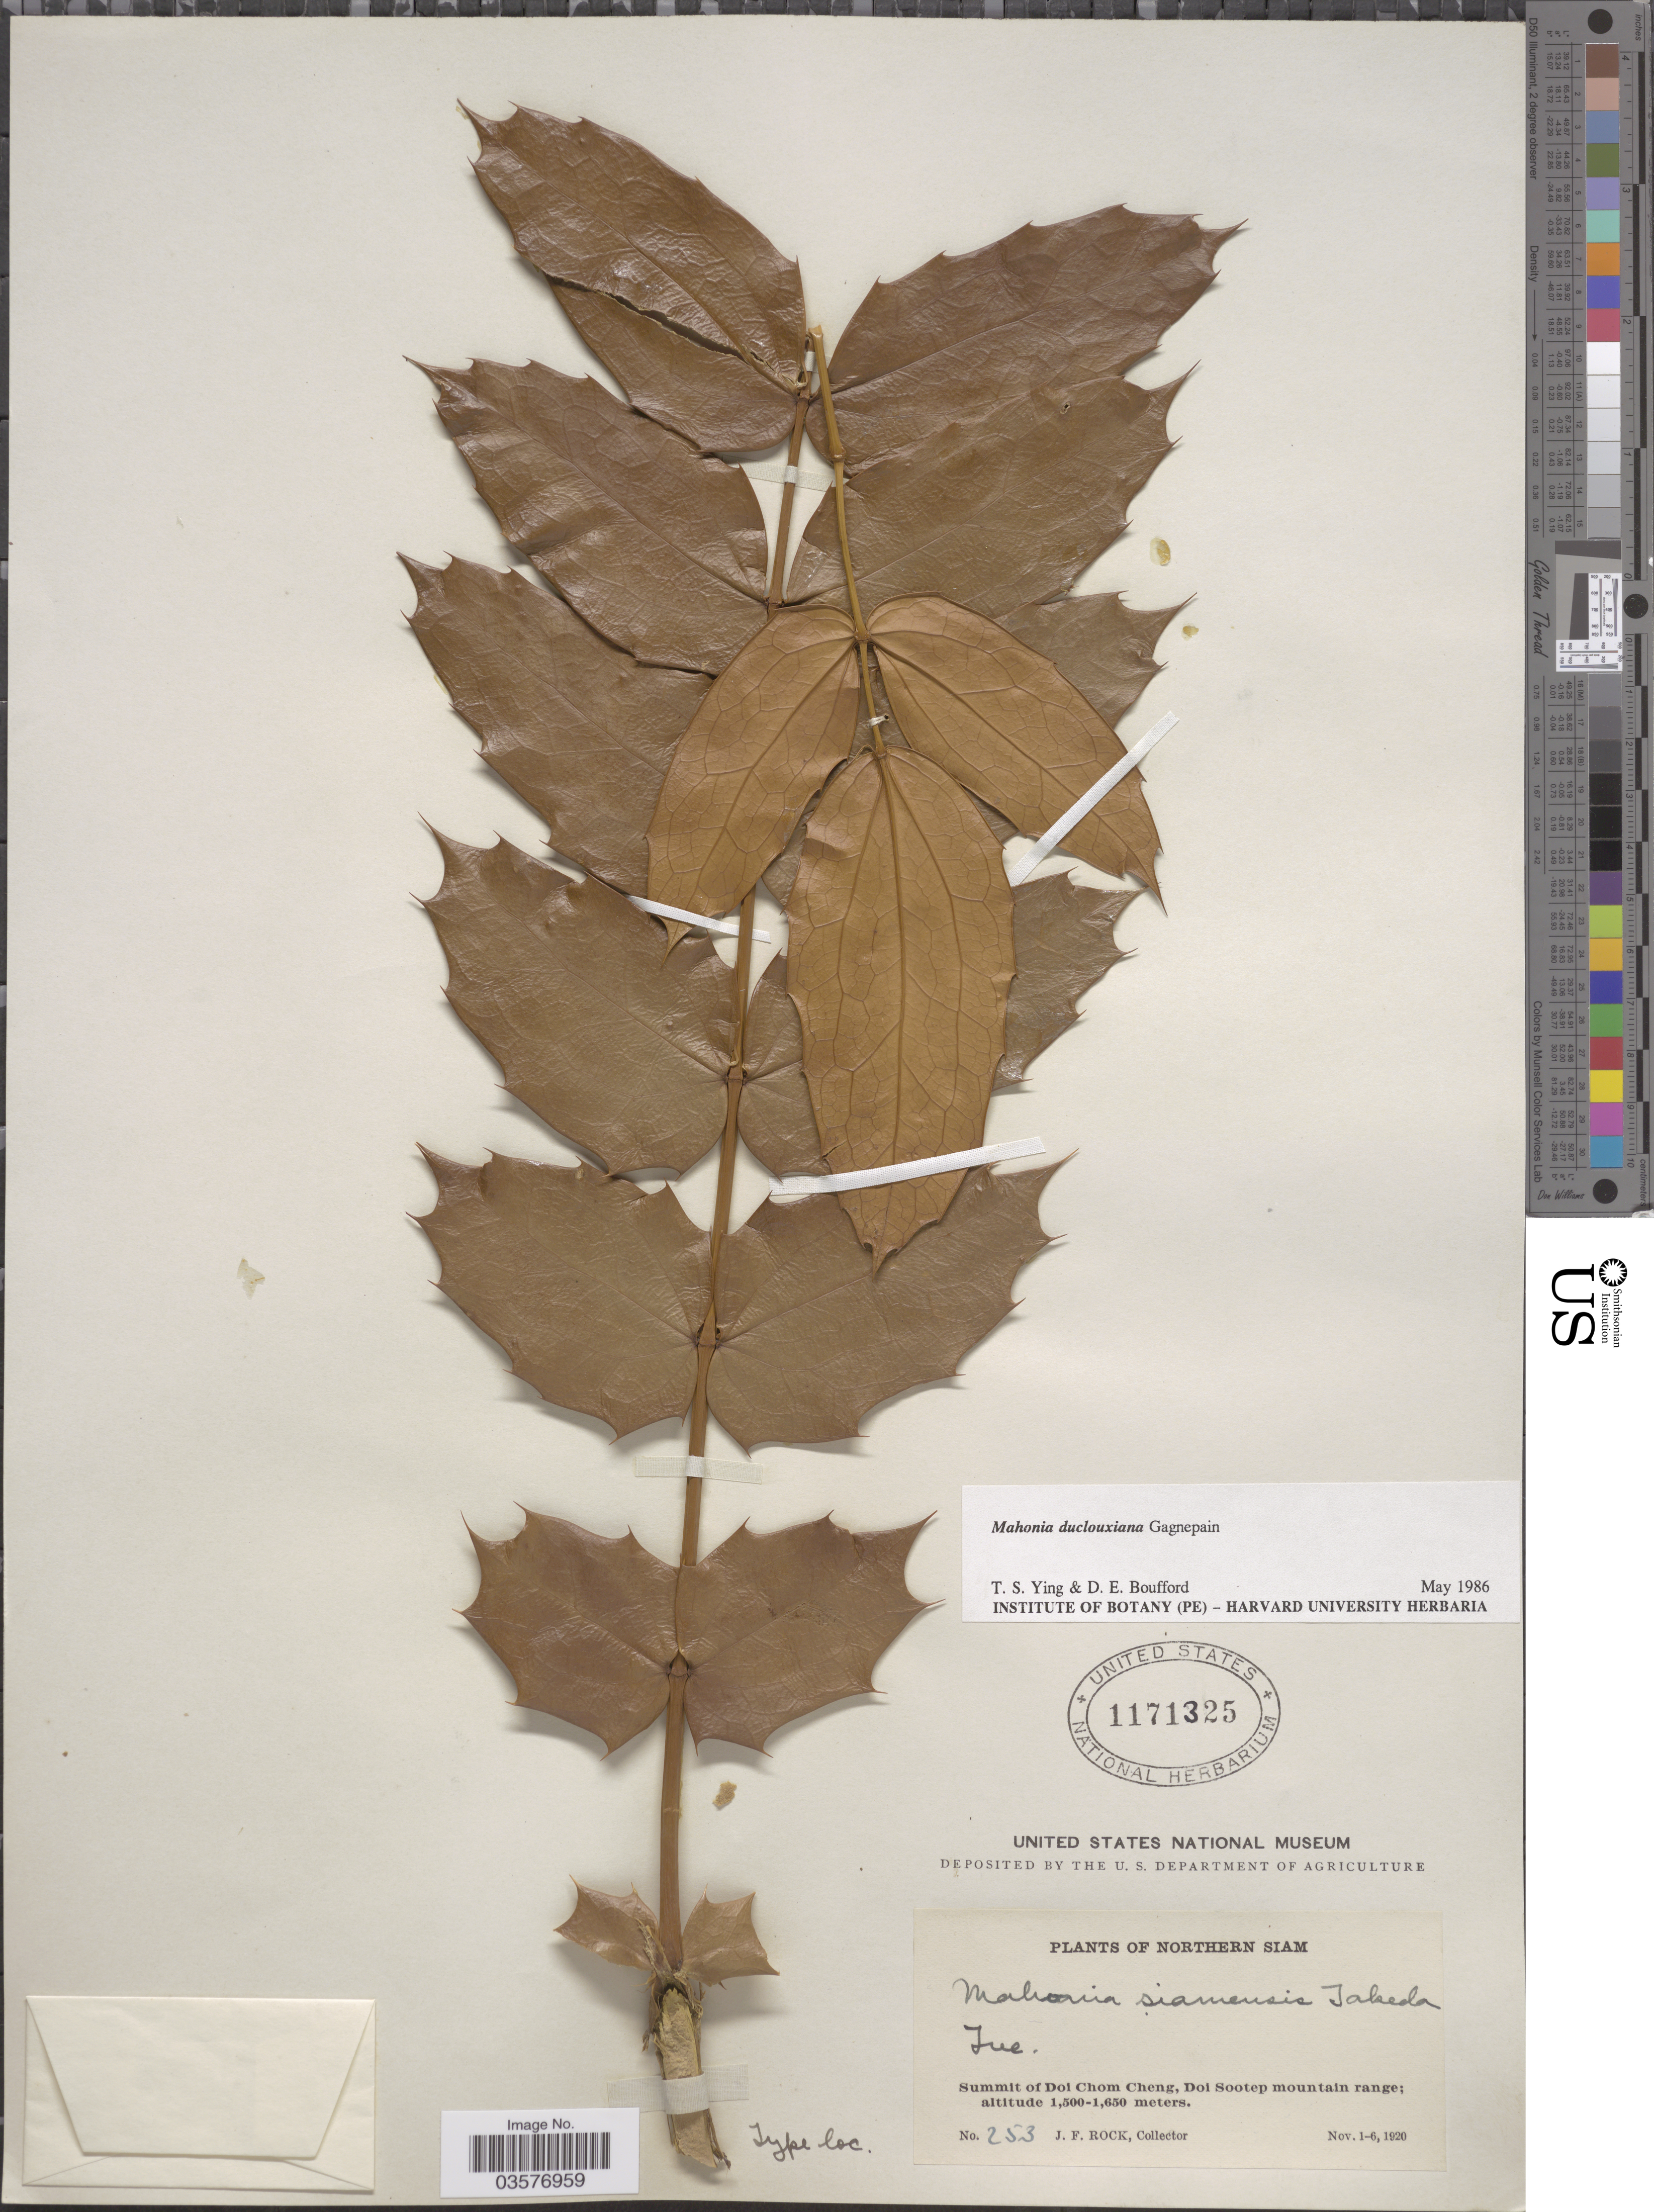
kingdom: Plantae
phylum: Tracheophyta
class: Magnoliopsida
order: Ranunculales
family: Berberidaceae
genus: Mahonia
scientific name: Mahonia duclouxiana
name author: Gagnep.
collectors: J. Rock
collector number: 253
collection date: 1920-11-01/1920-11-06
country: Thailand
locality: Northern Siam. Jue. Summit of Doi Chom Cheng, Doi Sootep mountain range.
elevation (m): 1500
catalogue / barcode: US 1171325